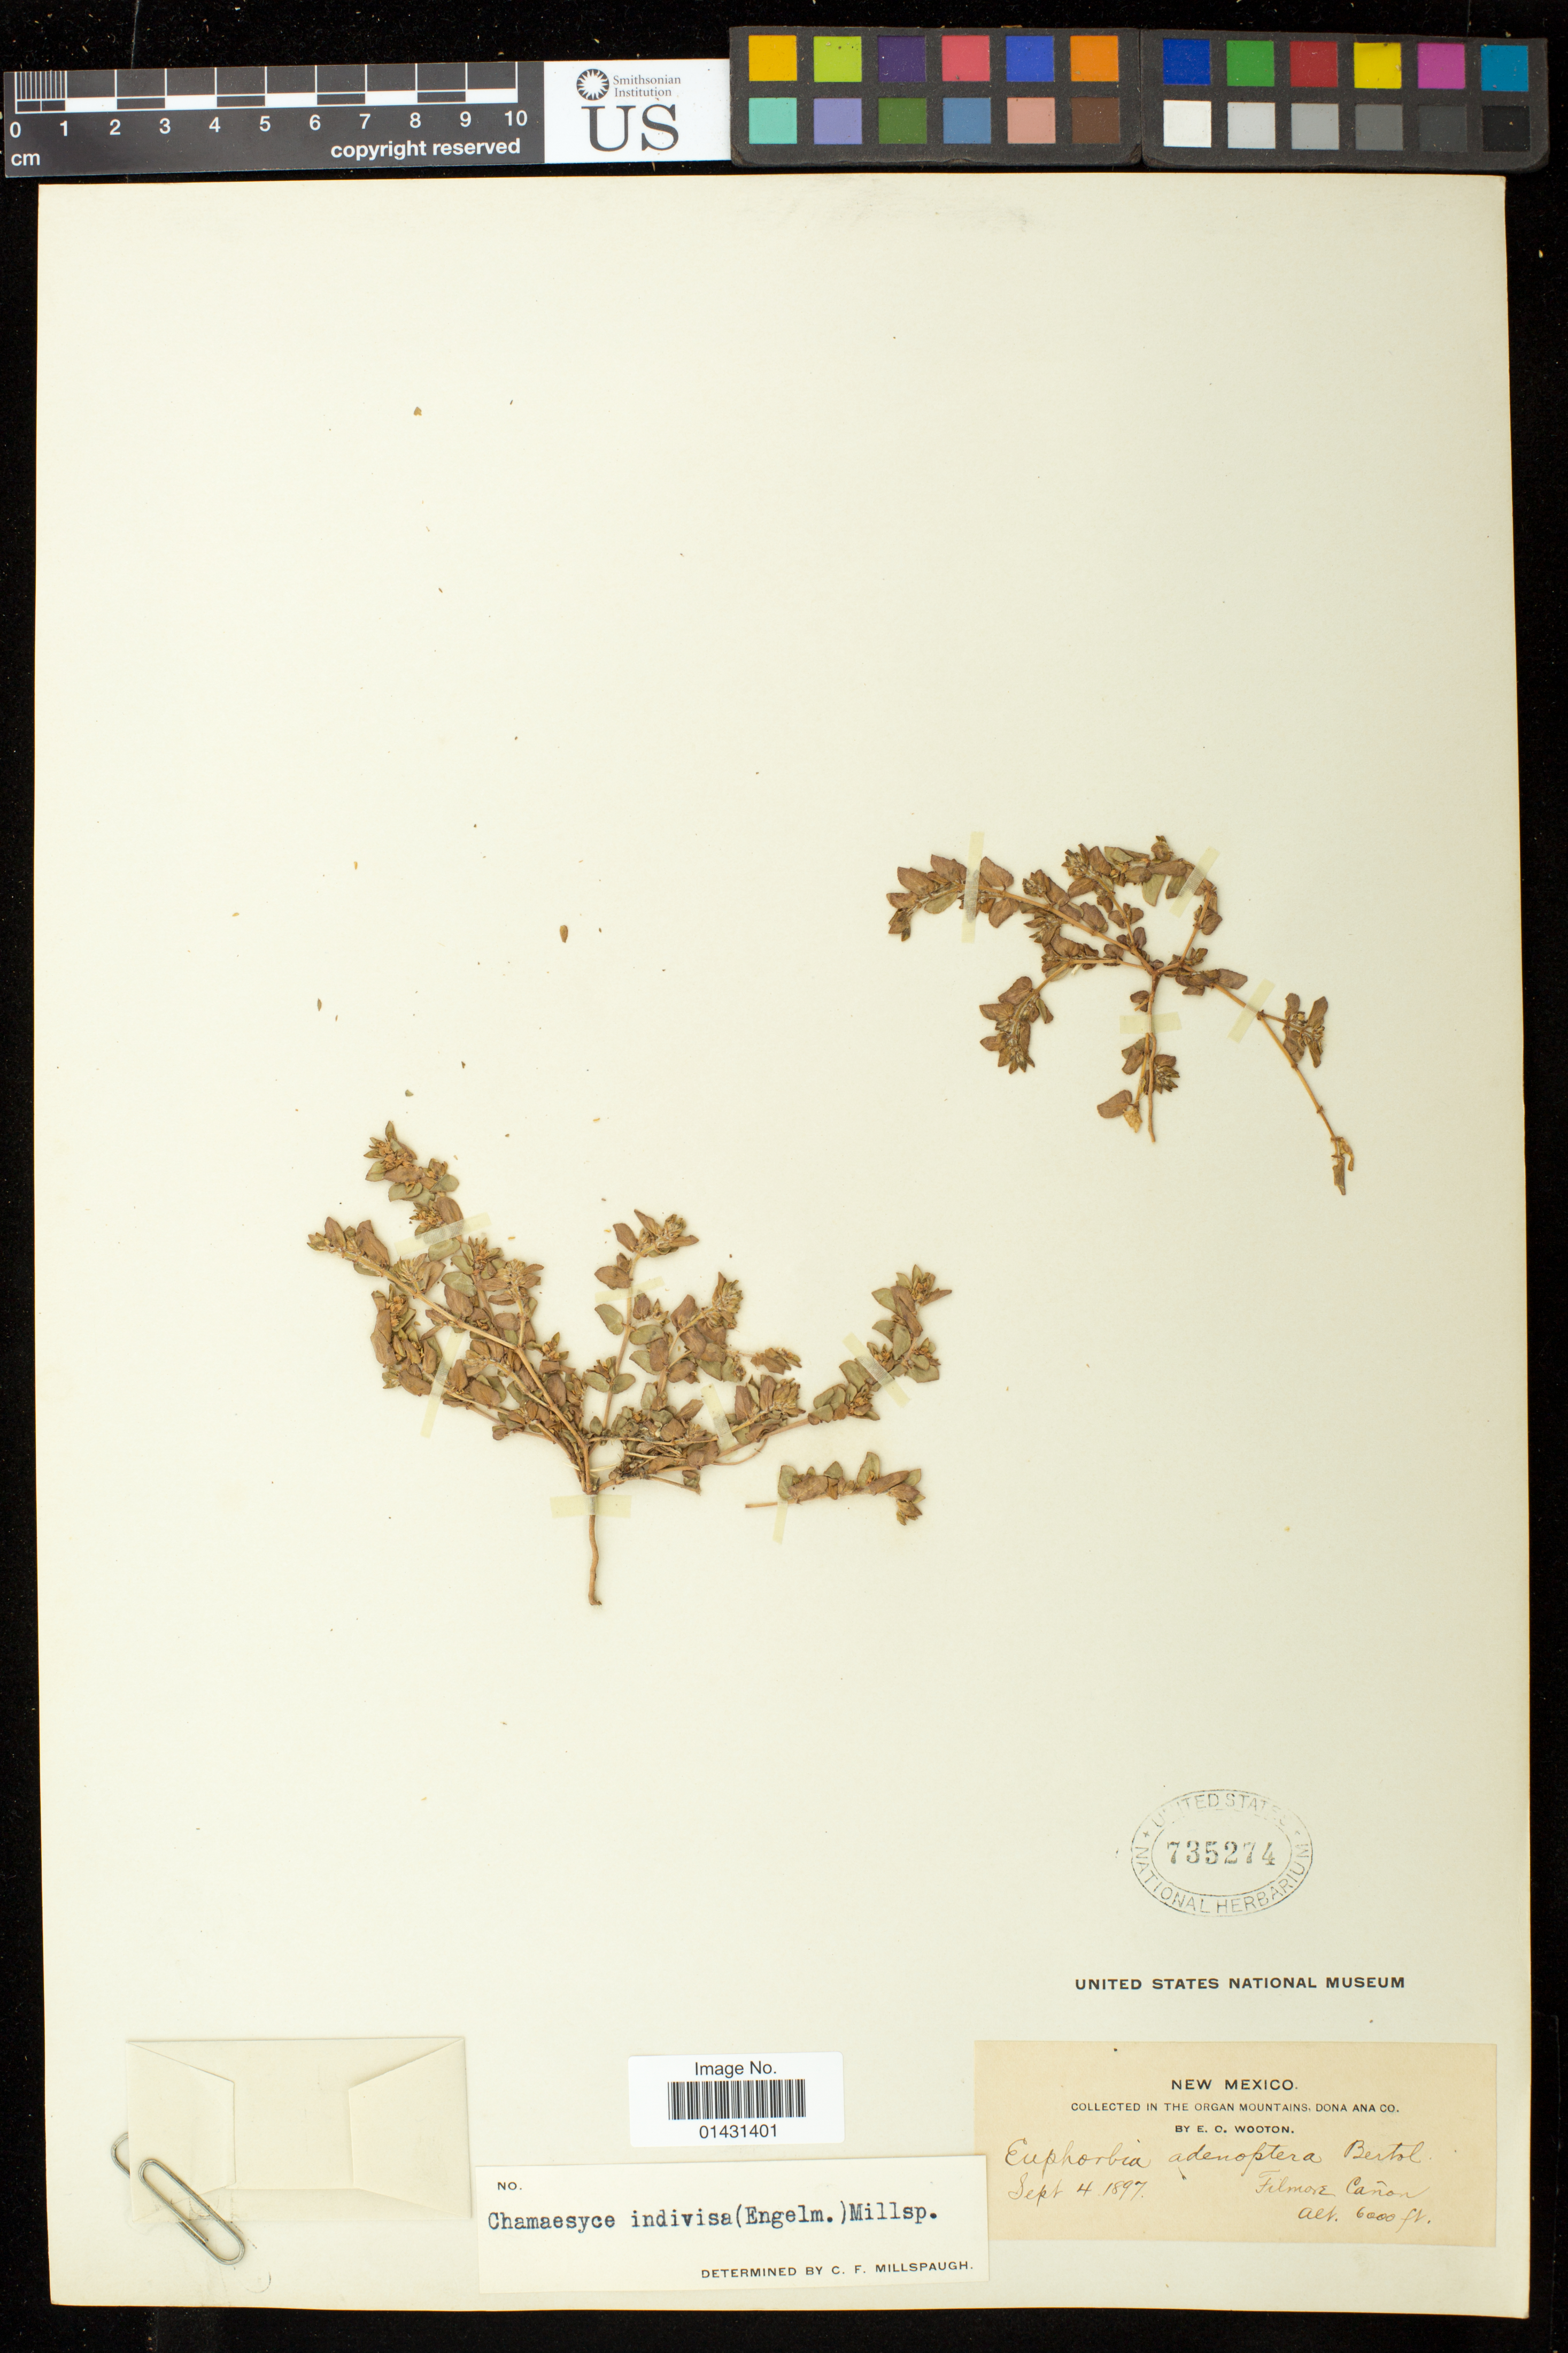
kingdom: Plantae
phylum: Tracheophyta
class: Magnoliopsida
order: Malpighiales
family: Euphorbiaceae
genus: Euphorbia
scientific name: Euphorbia indivisa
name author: (Engelm.) Tidestr.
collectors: E. O. Wooton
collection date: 1897-09-04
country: United States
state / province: New Mexico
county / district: Dona Ana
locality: Organ Mountains; Filmore Canon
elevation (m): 1829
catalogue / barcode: US 735274